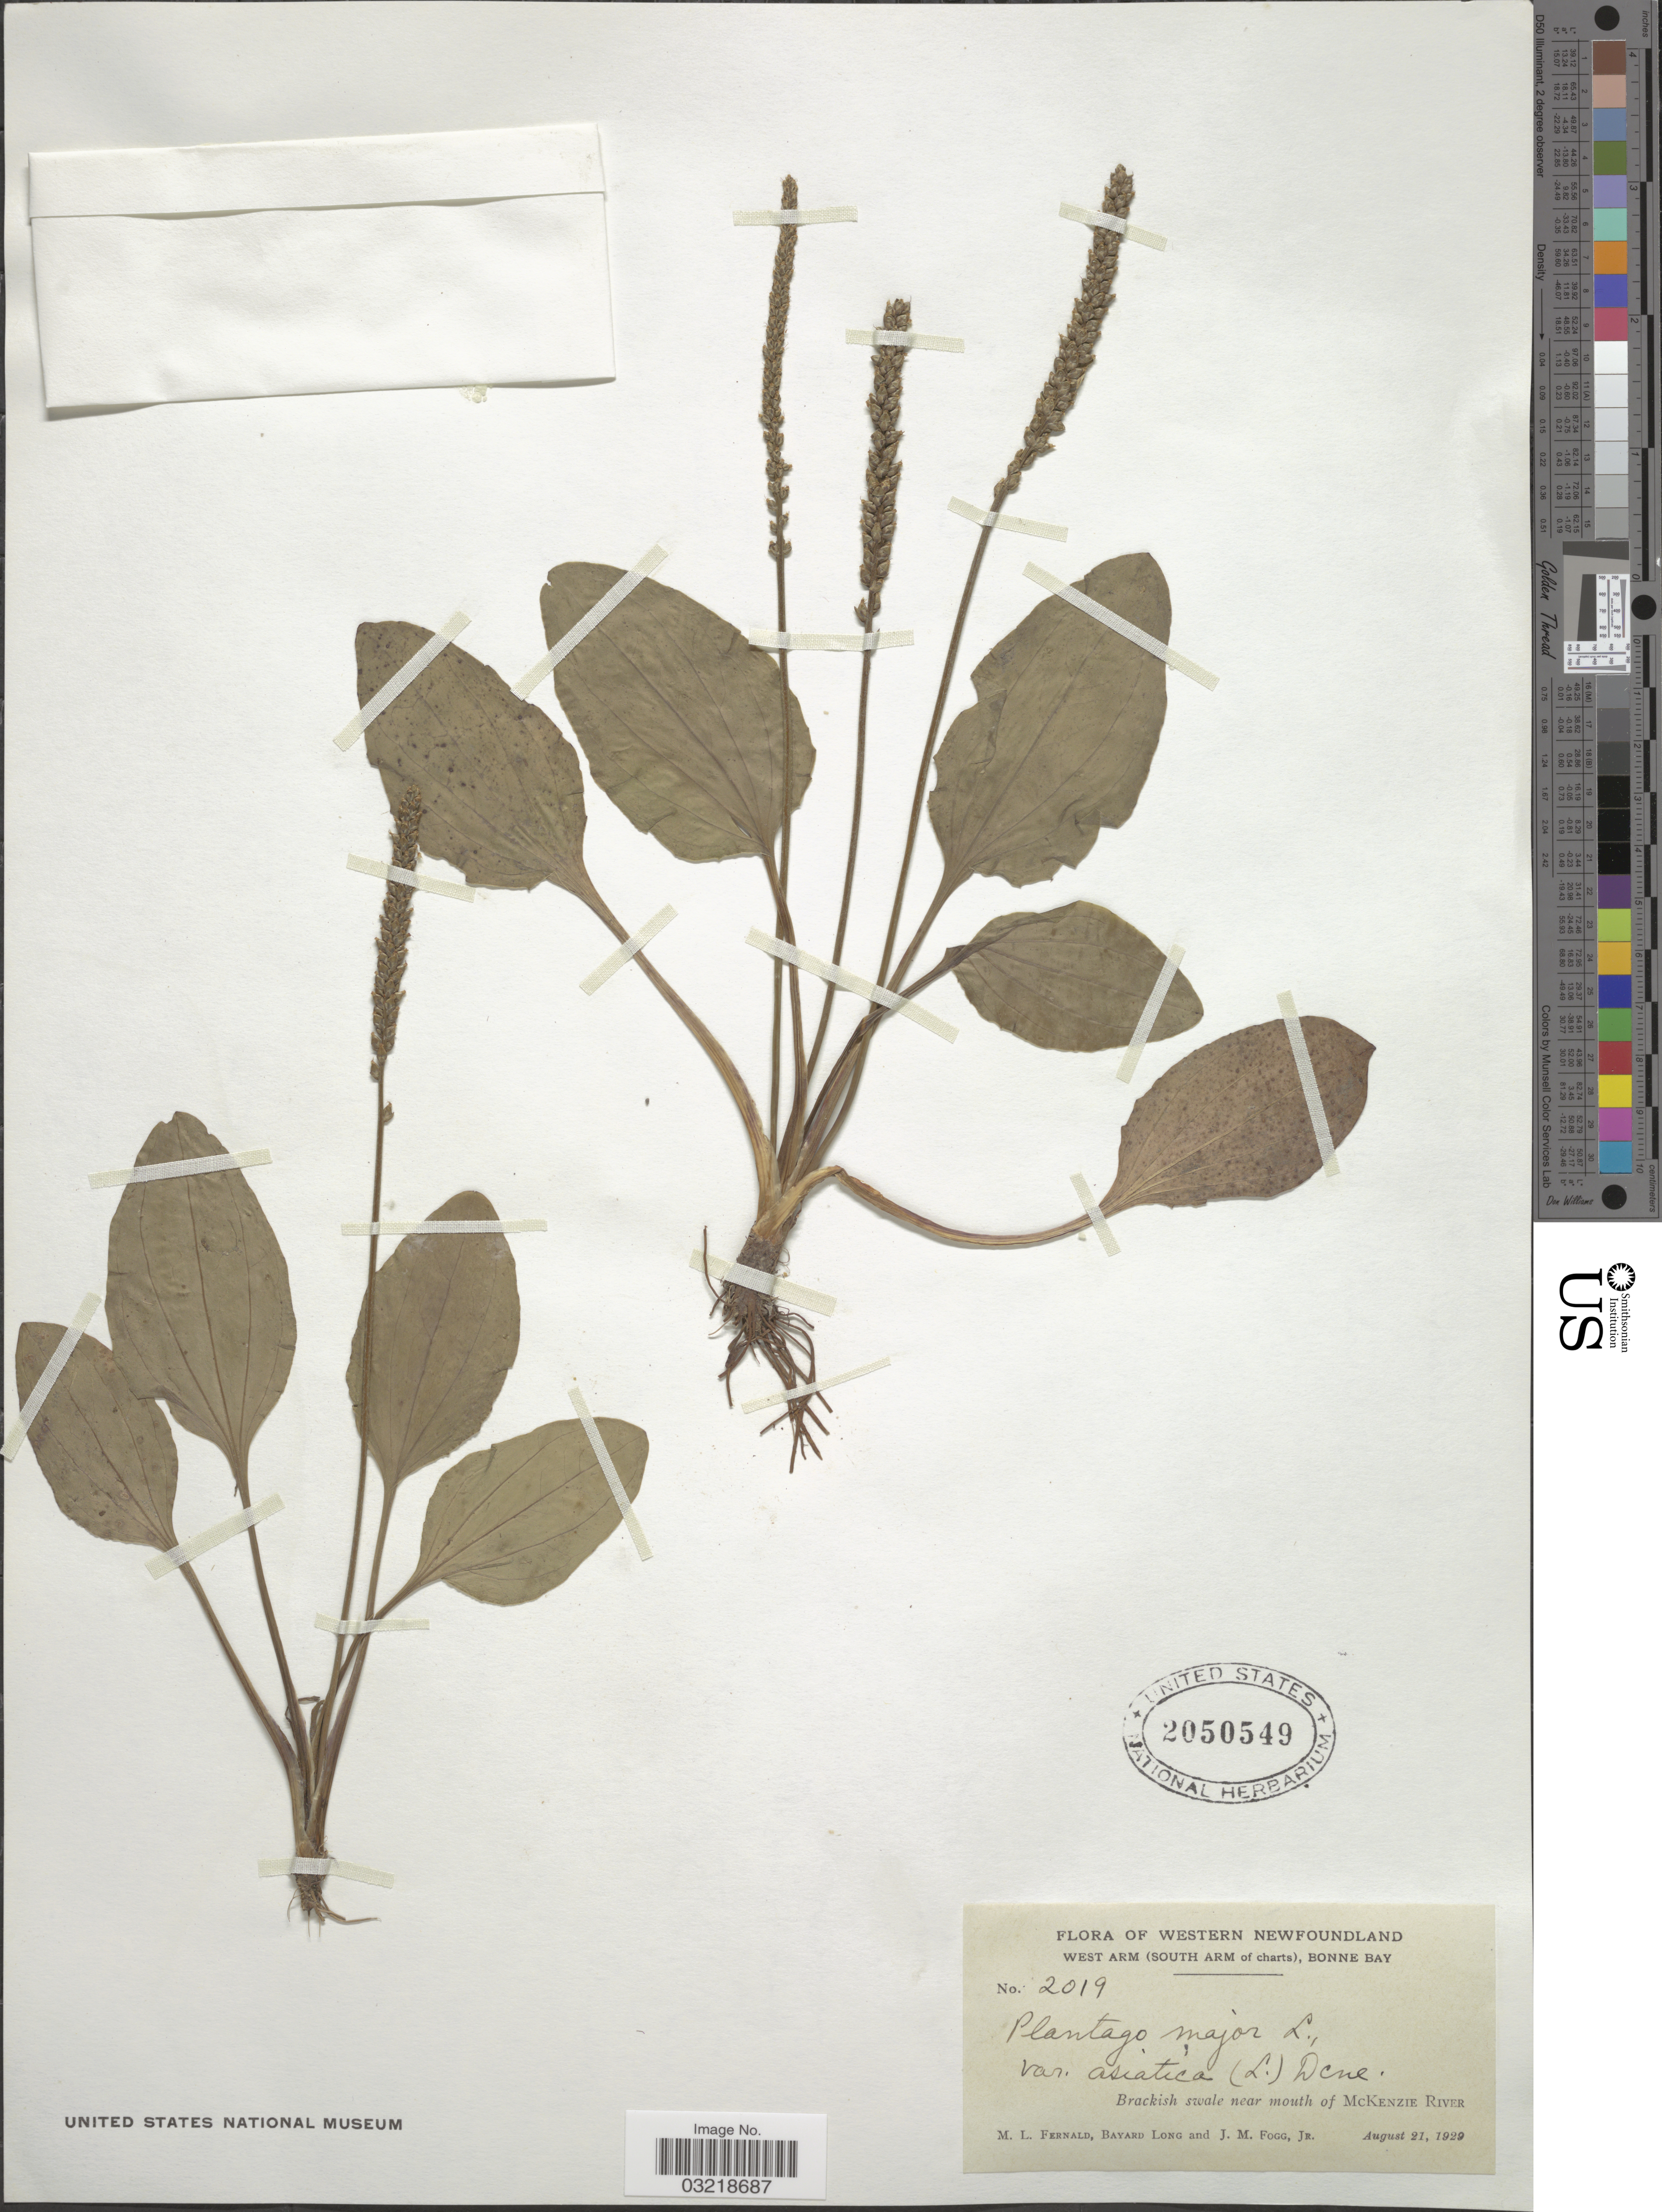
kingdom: Plantae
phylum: Tracheophyta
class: Magnoliopsida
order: Lamiales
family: Plantaginaceae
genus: Plantago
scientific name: Plantago major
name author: L.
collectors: M. L. Fernald, B. Long & J. Fogg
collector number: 2019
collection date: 1929-08-21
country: Canada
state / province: Newfoundland and Labrador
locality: Western Newfoundland. West Arm (South Arm of charts), Bonne Bay. Brackish swale near mouth of McKenzie River.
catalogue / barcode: US 2050549